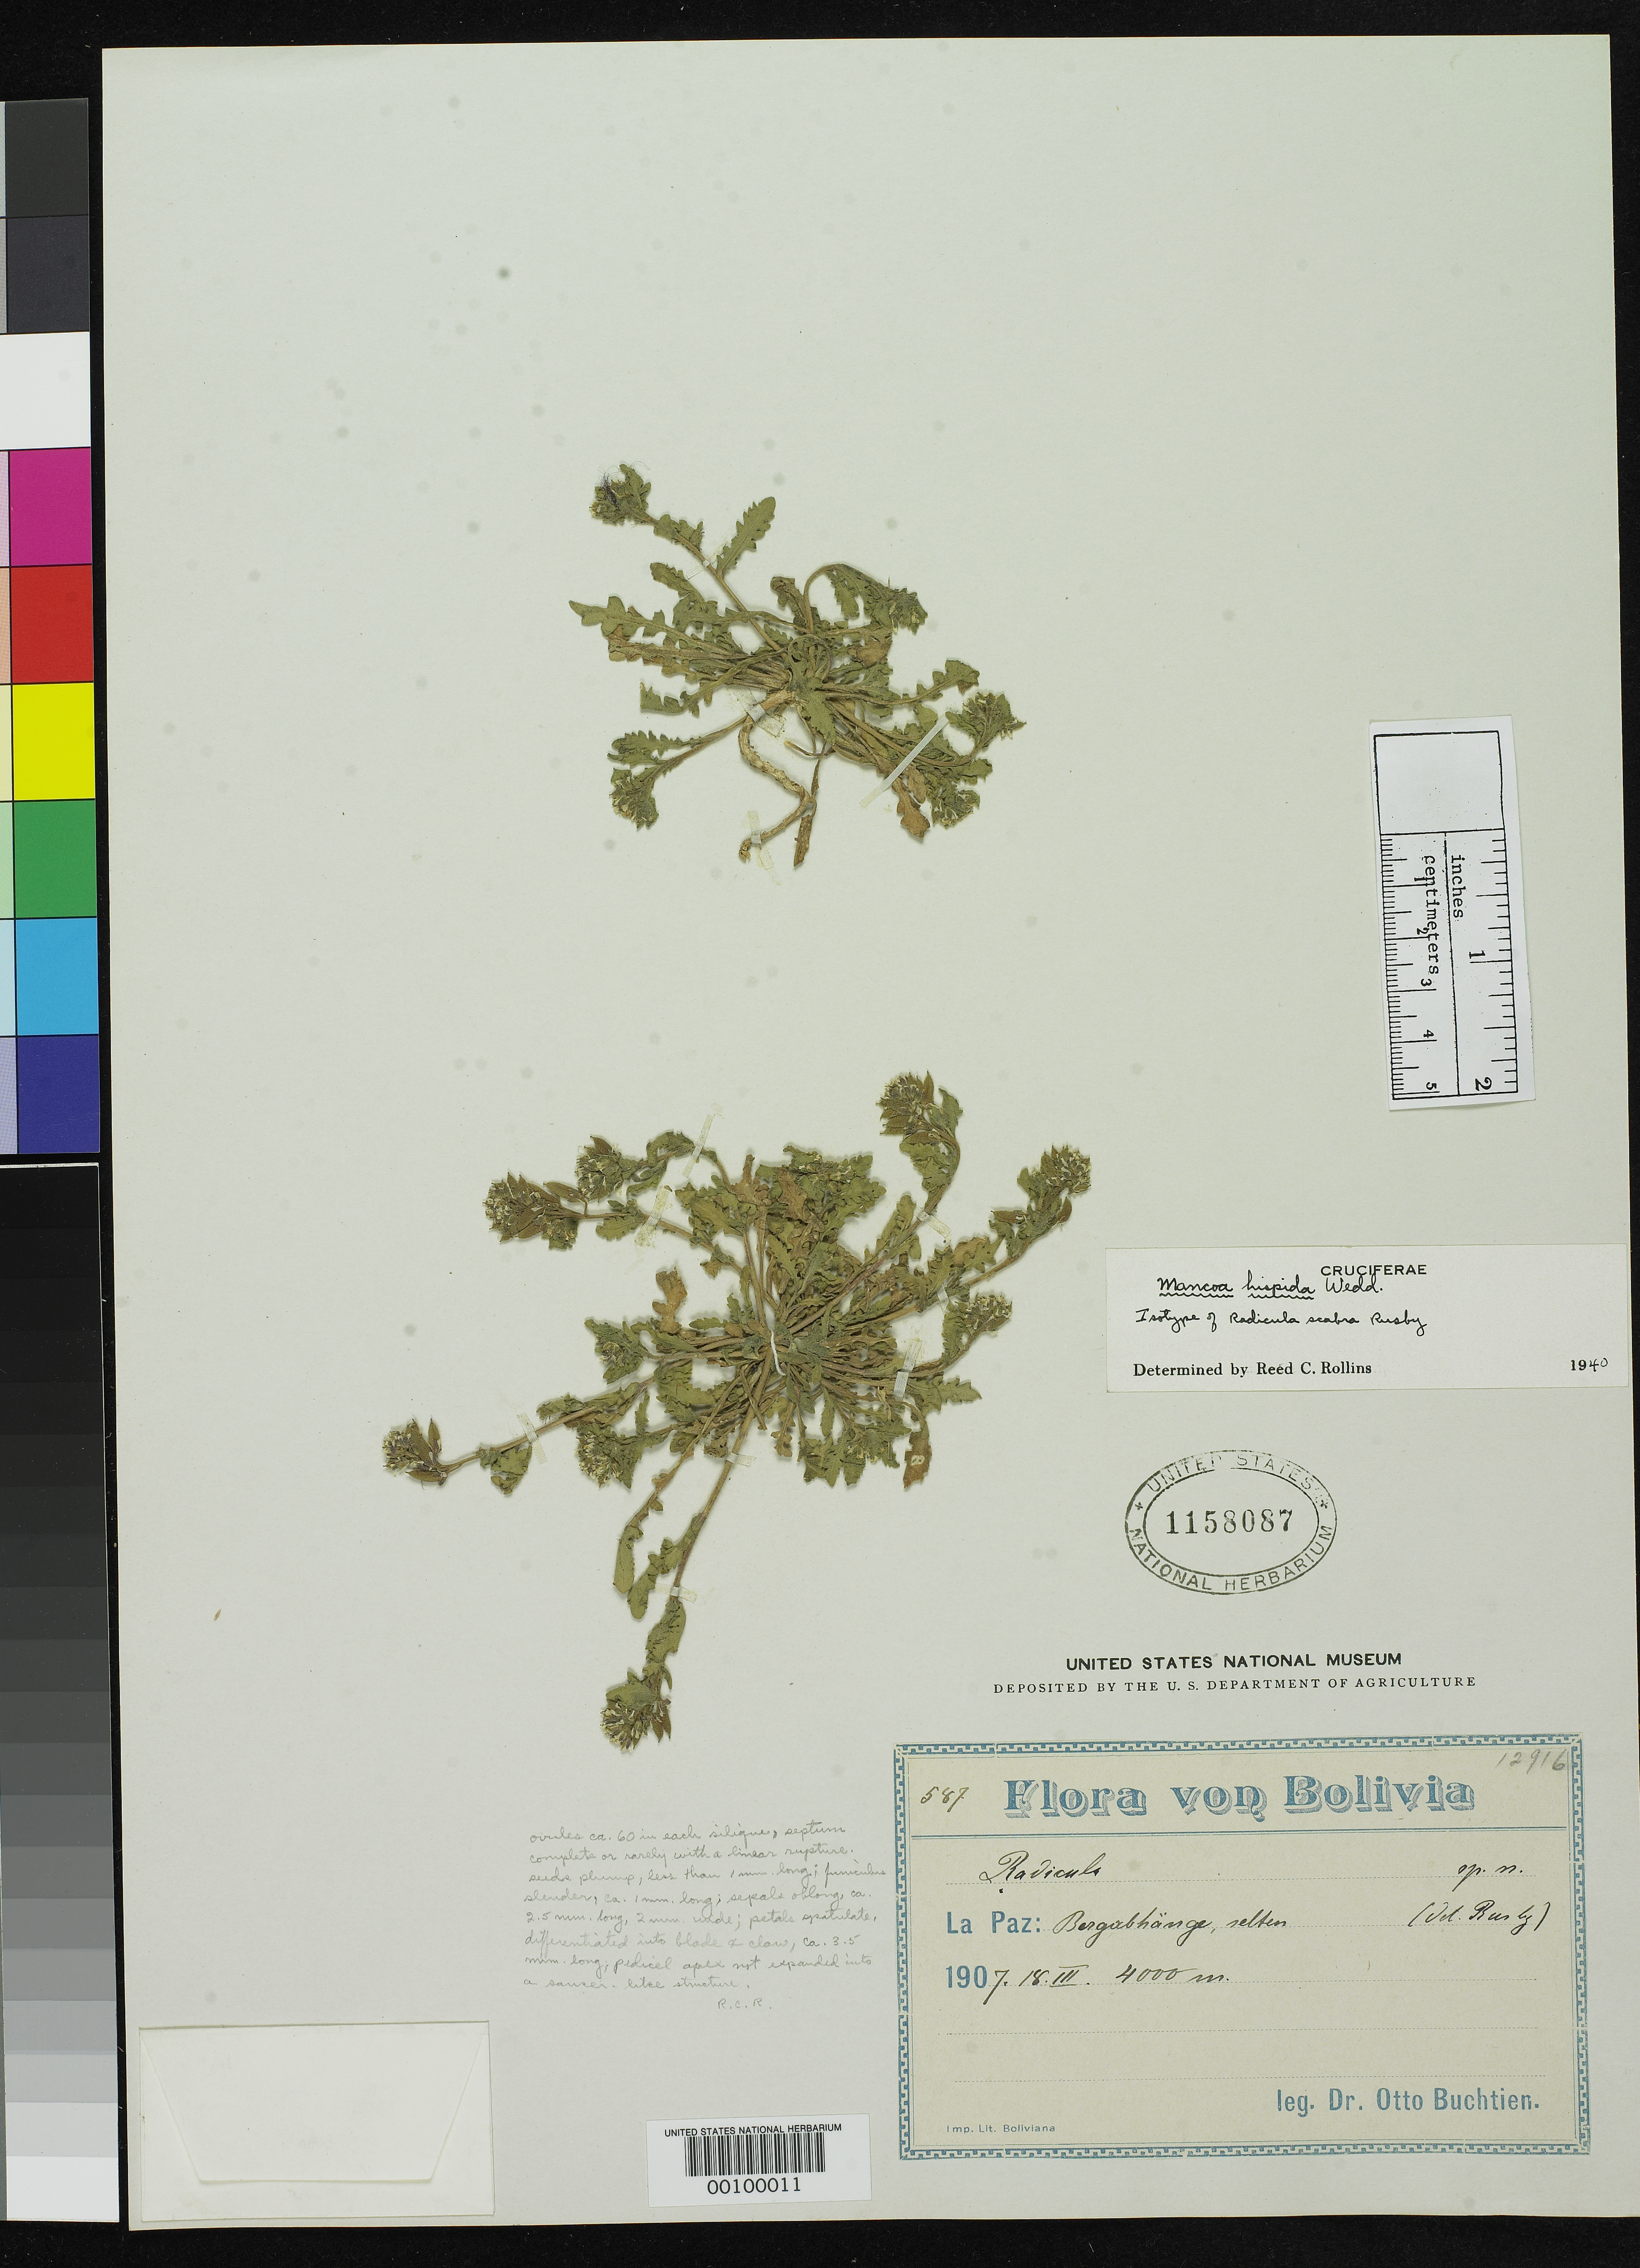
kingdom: Plantae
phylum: Tracheophyta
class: Magnoliopsida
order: Brassicales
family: Brassicaceae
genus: Radicula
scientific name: Radicula scabra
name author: Rusby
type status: Isotype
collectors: O. Buchtien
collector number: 587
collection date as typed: Apr 1910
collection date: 1910-04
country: Bolivia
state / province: La Paz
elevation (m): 4100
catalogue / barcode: US 1158087